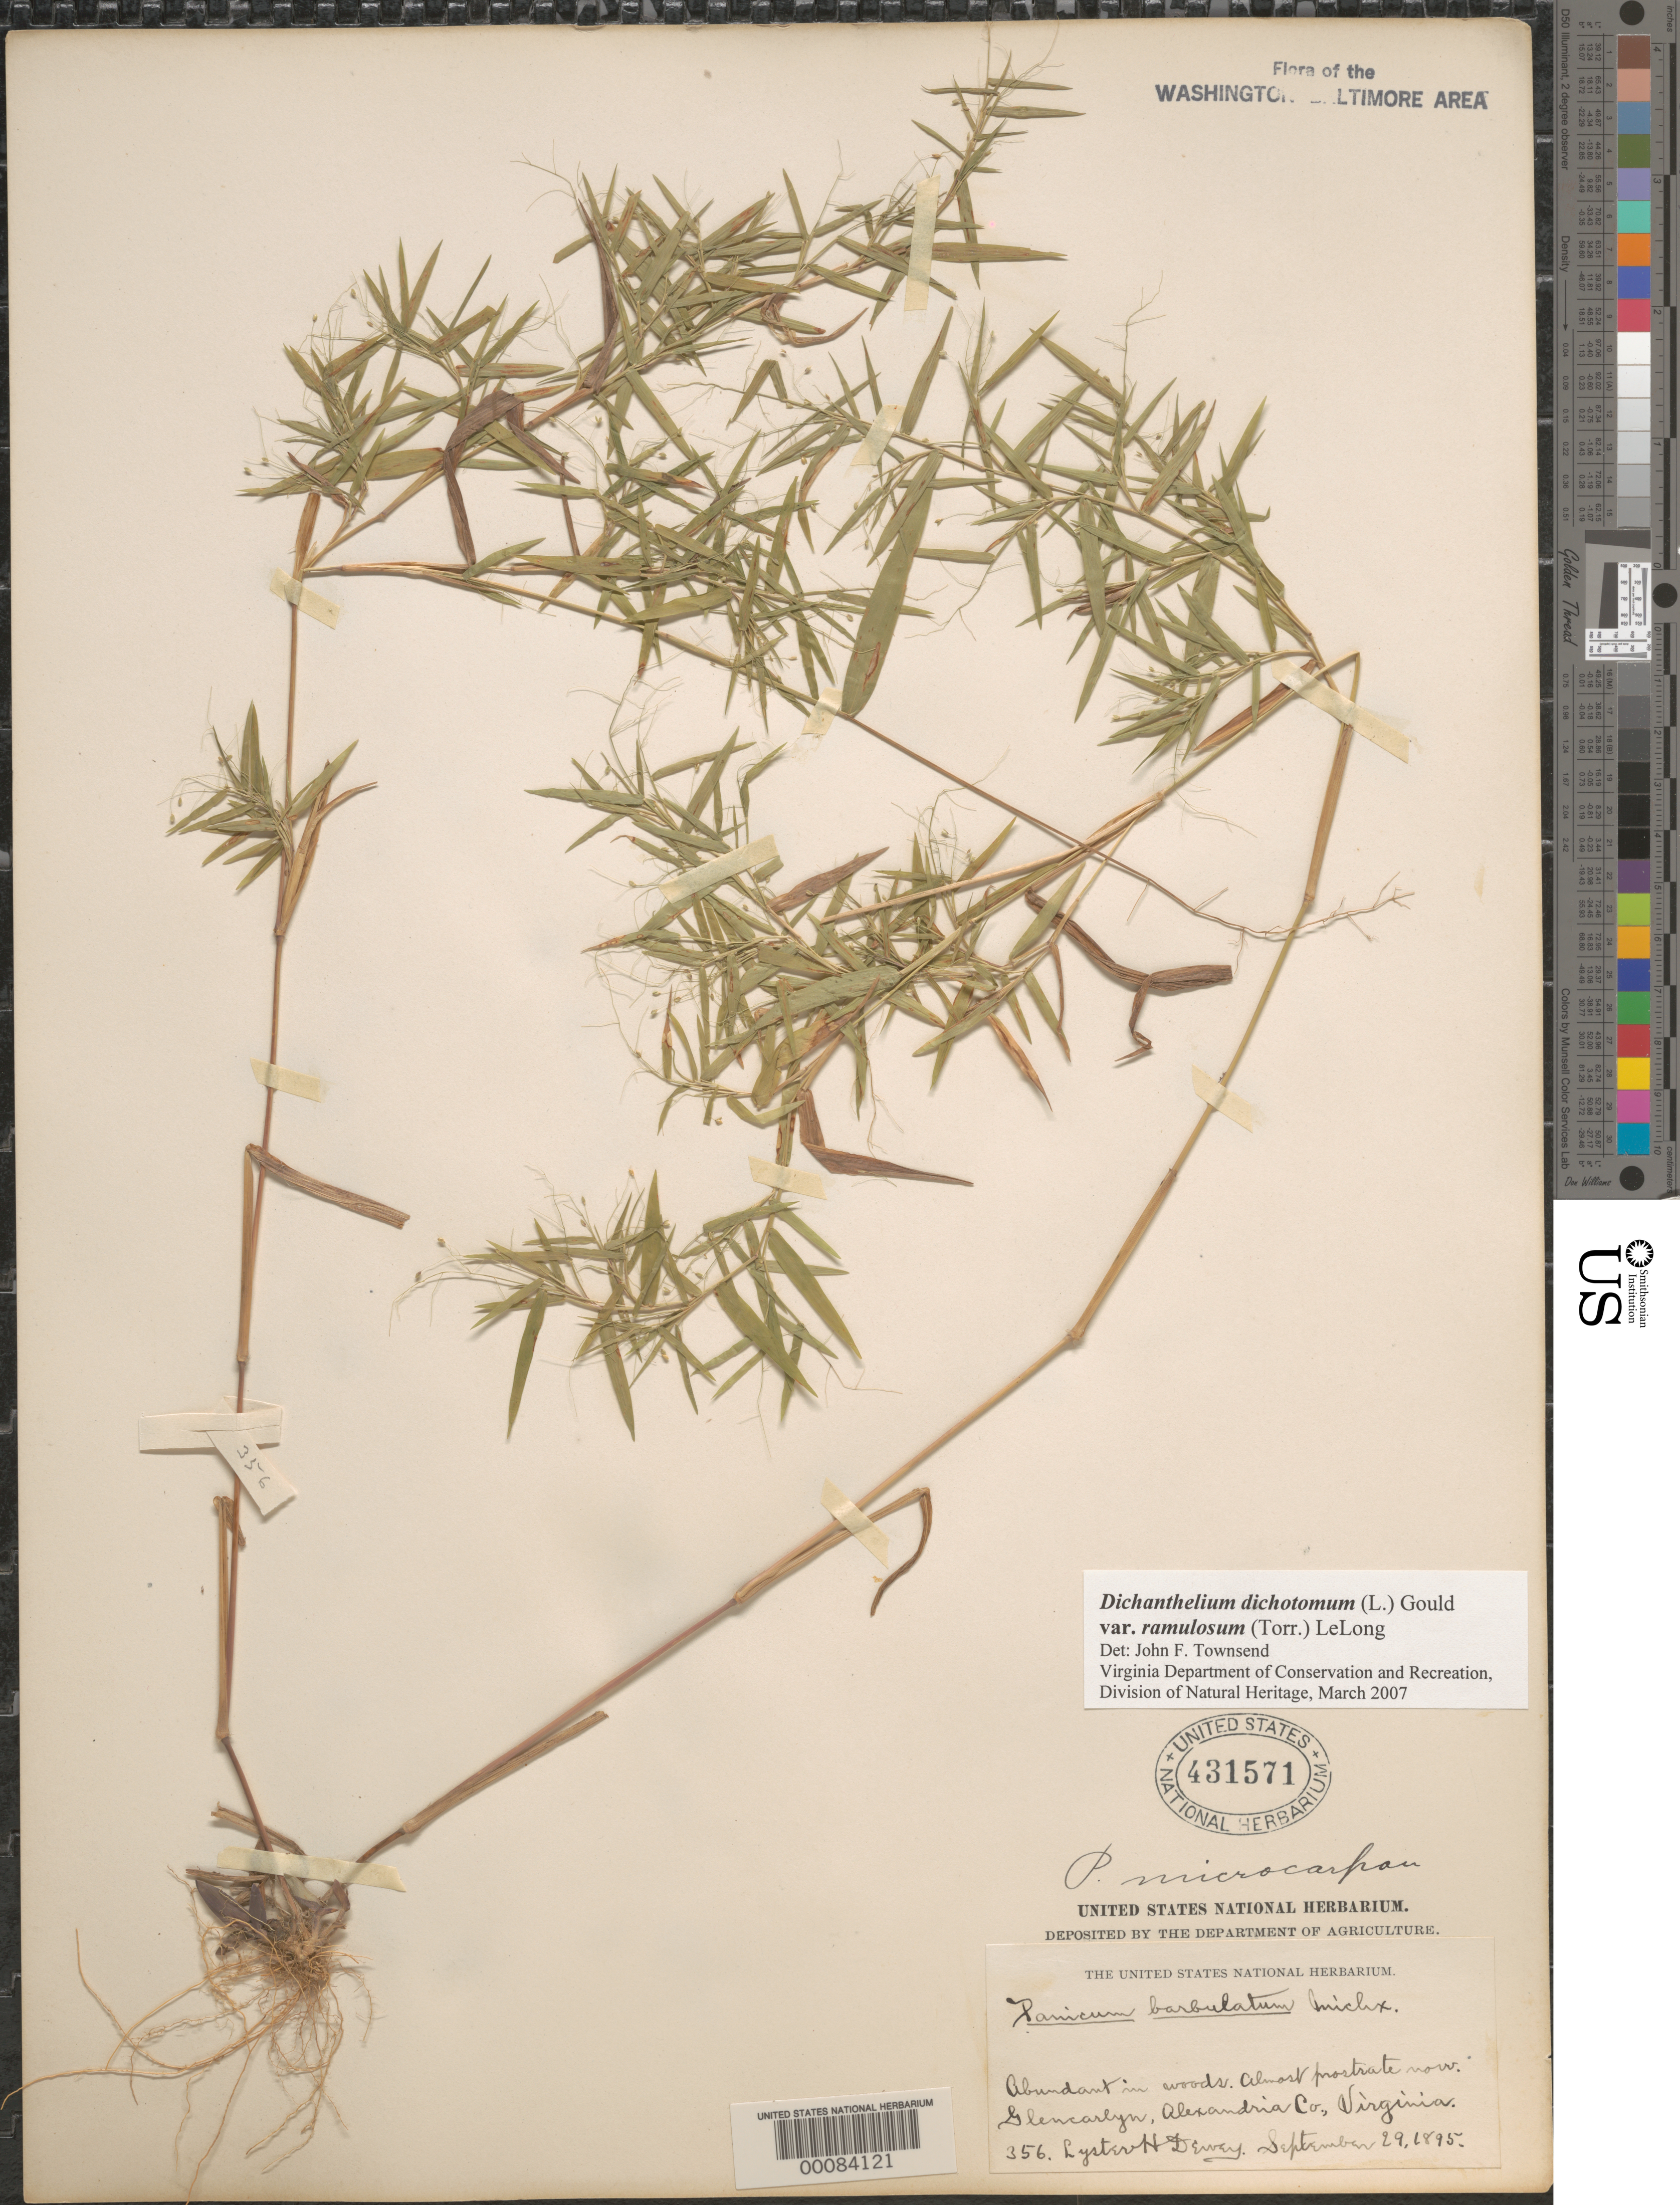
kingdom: Plantae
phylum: Tracheophyta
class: Liliopsida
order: Poales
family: Poaceae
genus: Dichanthelium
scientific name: Dichanthelium dichotomum var. ramulosum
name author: (Torr.) Lelong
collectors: L. H. Dewey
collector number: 356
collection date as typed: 29 Sep 1895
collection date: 1895-09-29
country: United States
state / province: Virginia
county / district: Arlington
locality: Glencarlyn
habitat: Woods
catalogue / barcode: US 431571